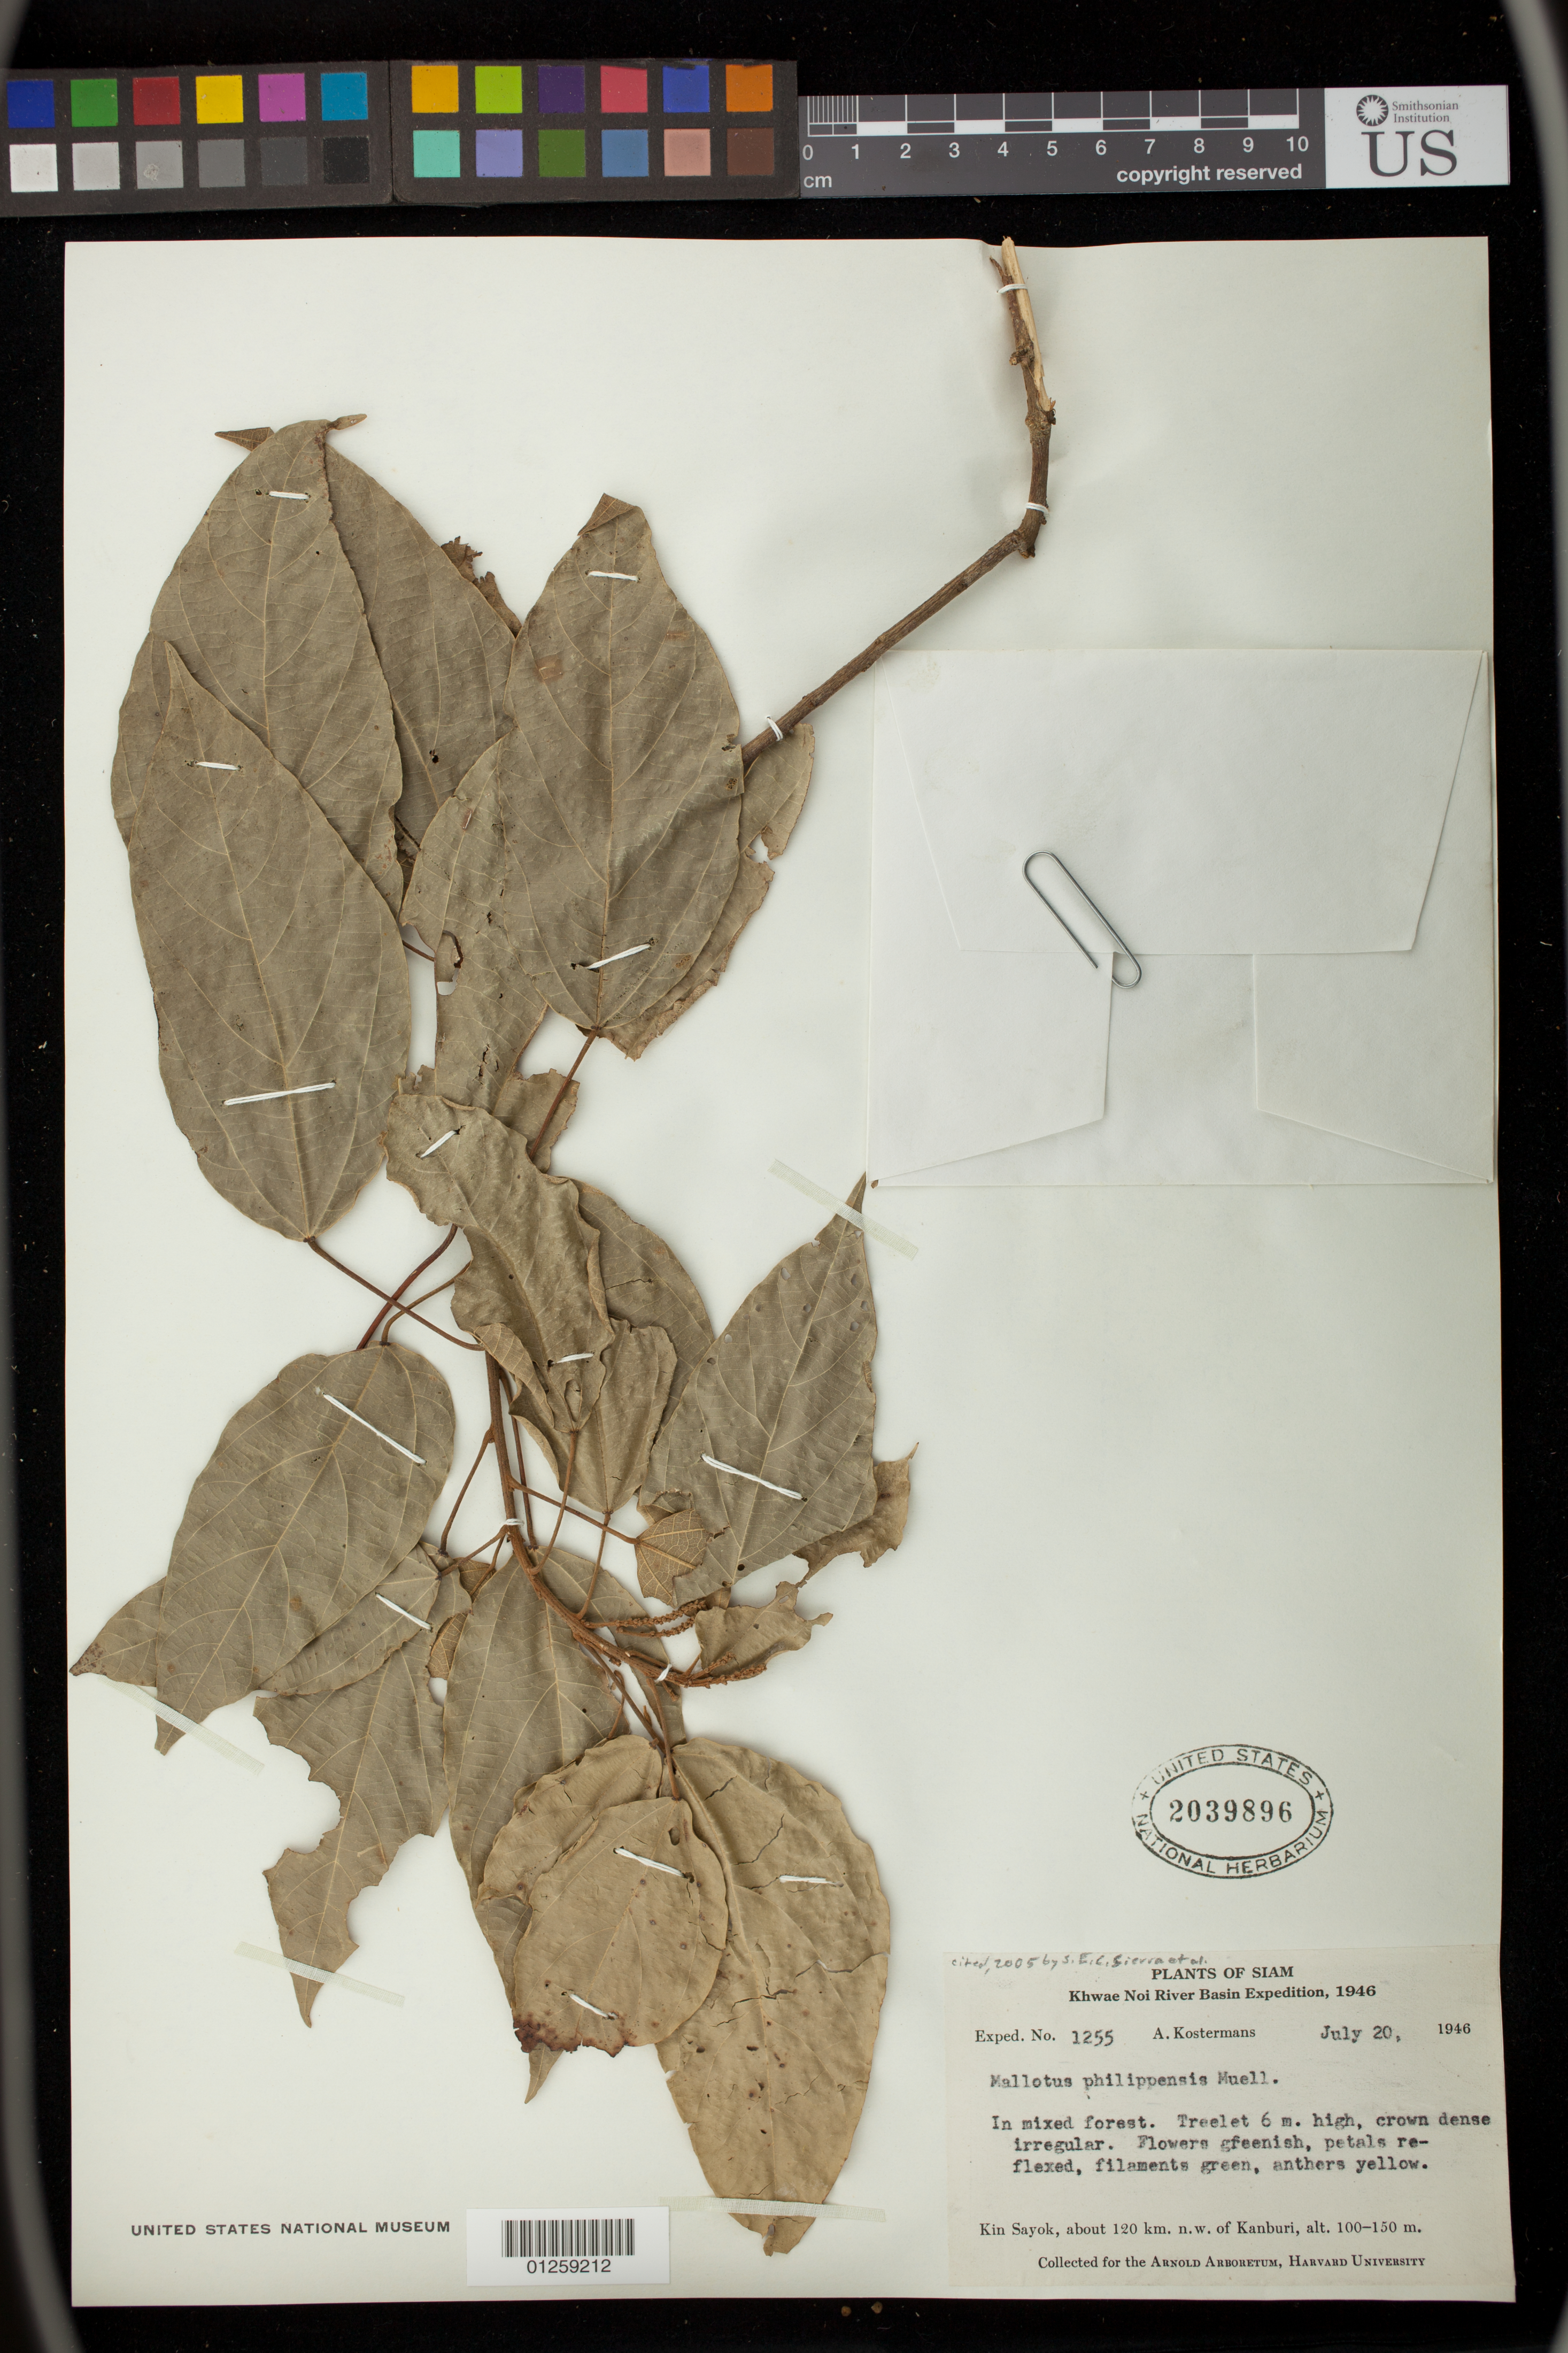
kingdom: Plantae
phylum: Tracheophyta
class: Magnoliopsida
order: Malpighiales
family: Euphorbiaceae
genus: Mallotus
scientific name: Mallotus philippensis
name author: (Lam.) Müll. Arg.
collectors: A. Kostermans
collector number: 1255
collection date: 1946-07-20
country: Thailand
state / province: Kanchanaburi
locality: Kin Sayok [Ban Huai Maenam Noi], about 120 km. n.w. of Kanburi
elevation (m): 100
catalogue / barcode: US 2039896